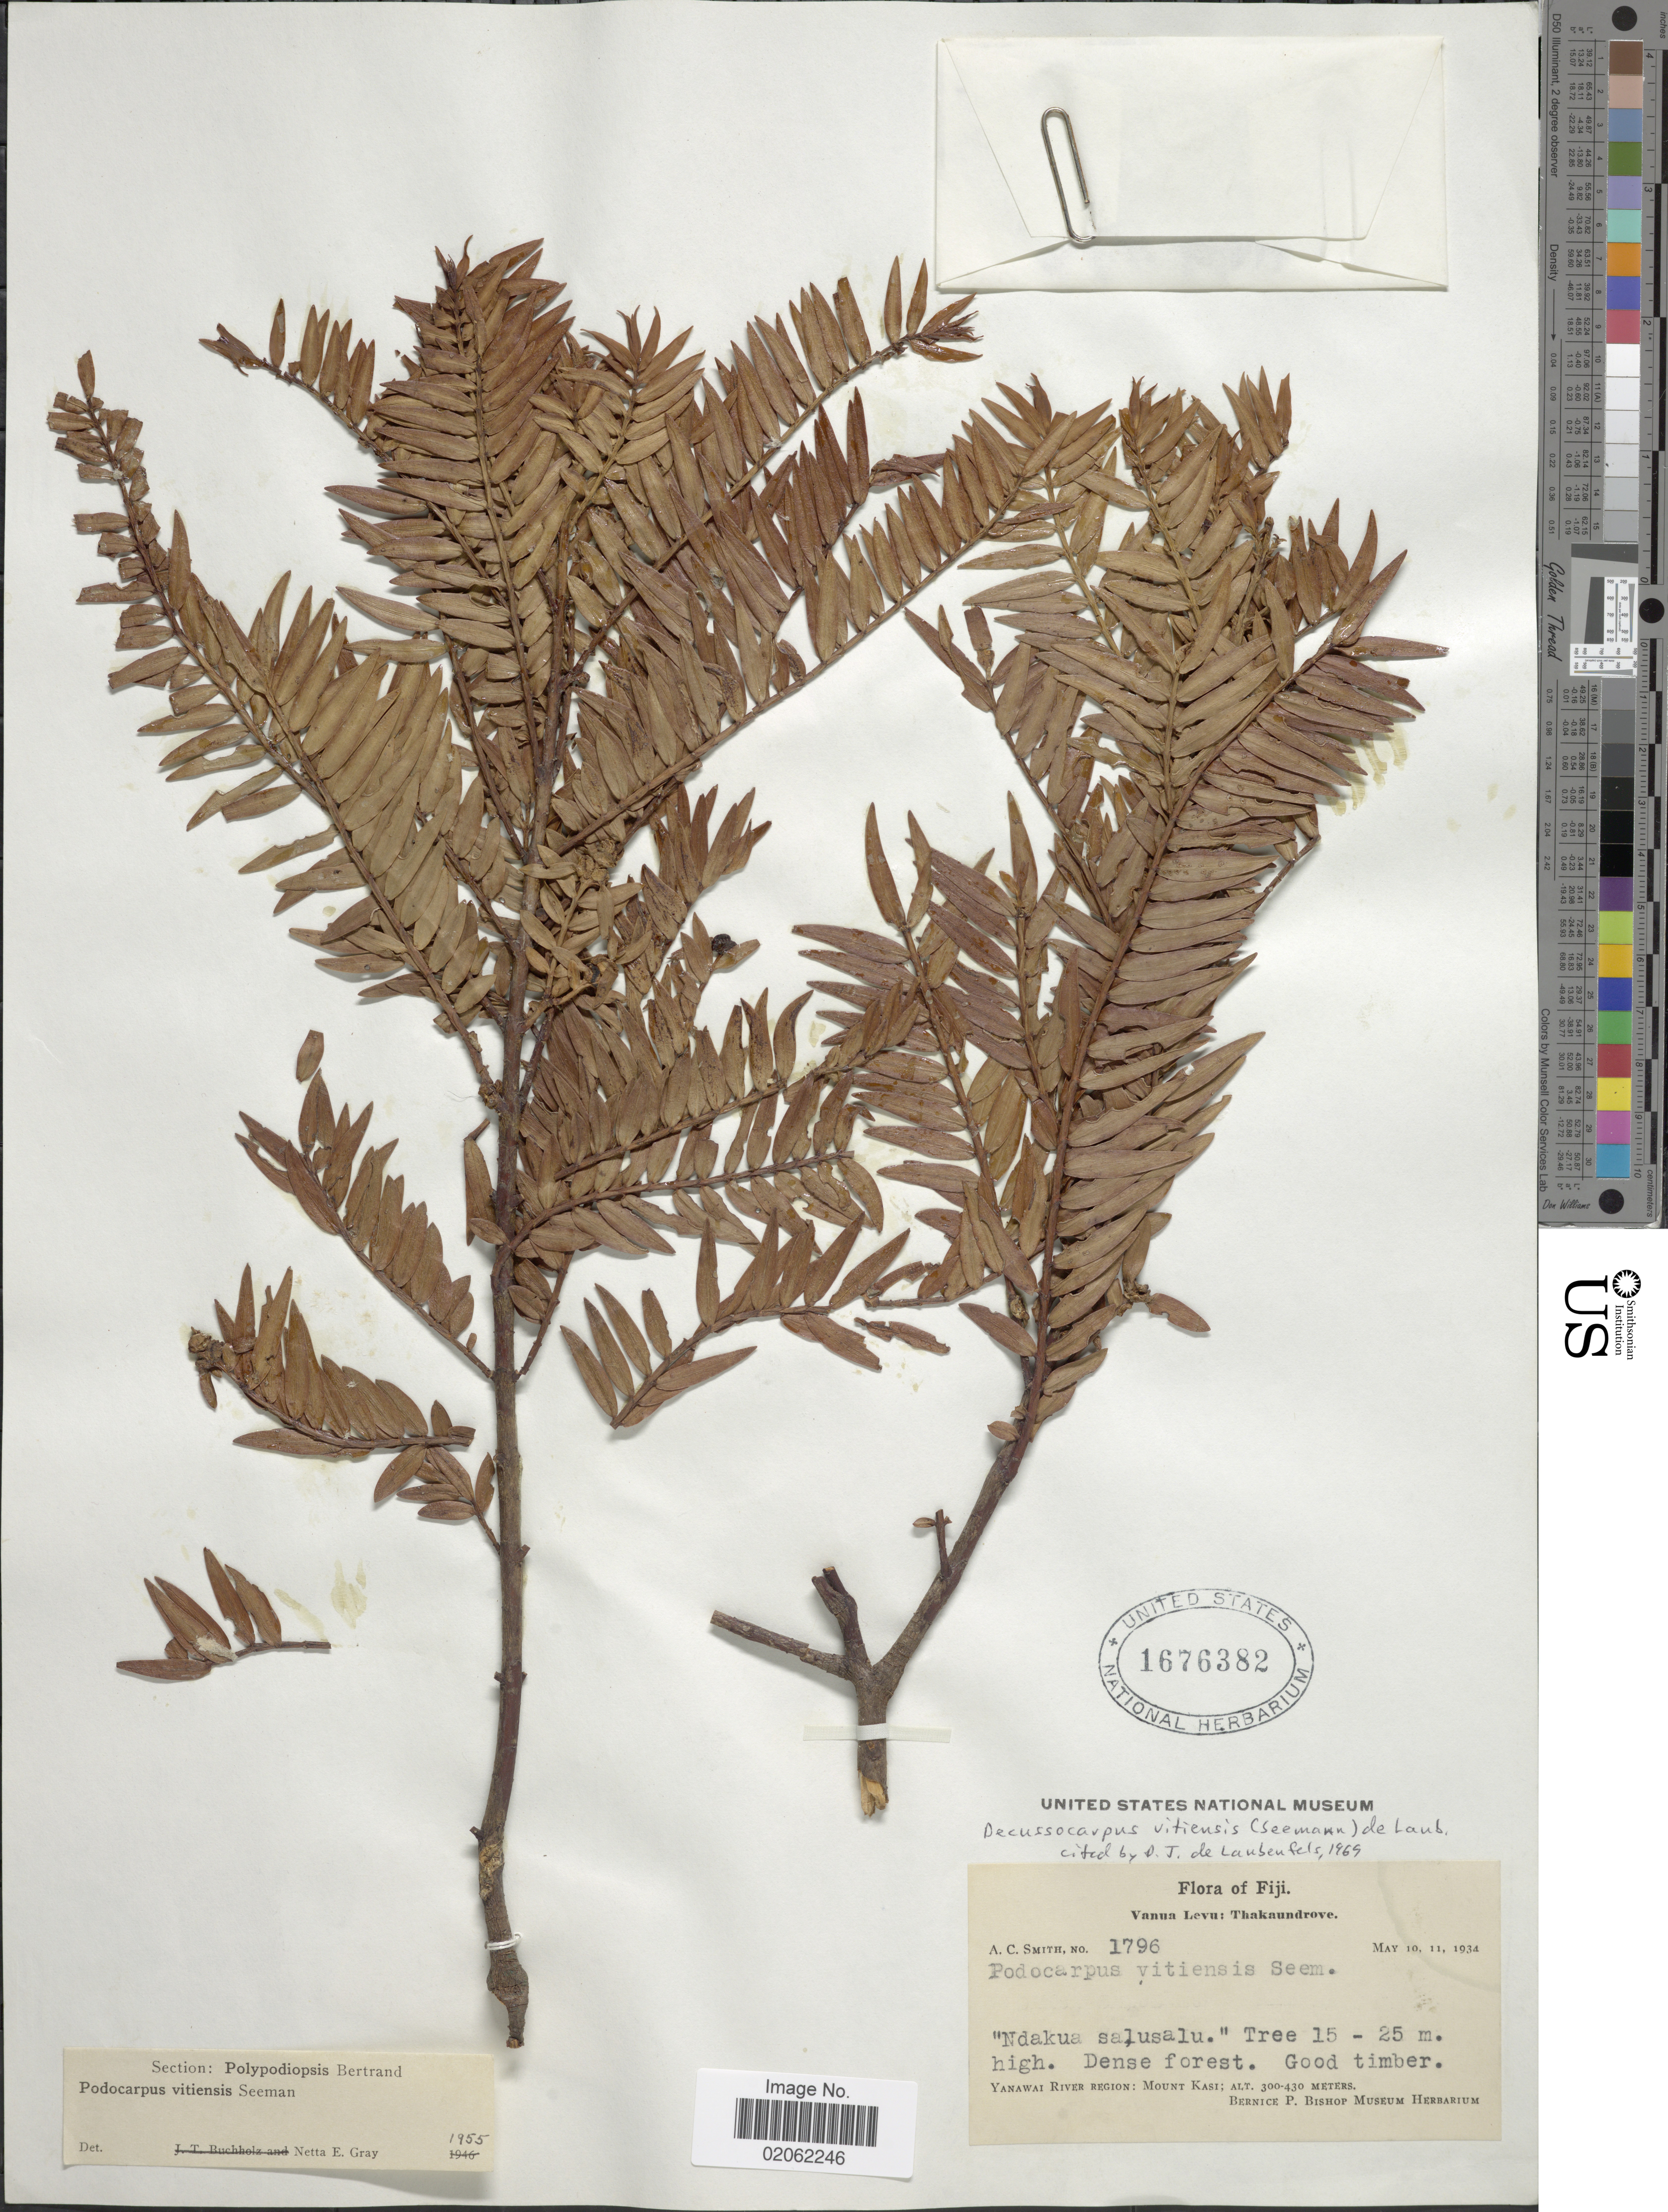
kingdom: Plantae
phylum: Tracheophyta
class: Pinopsida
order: Pinales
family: Podocarpaceae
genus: Decussocarpus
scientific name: Decussocarpus vitiensis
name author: Seem.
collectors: A. C. Smith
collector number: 1796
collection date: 1934-05-10/1934-05-11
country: Fiji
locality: Vanua Levu: Thakaundrove. Dense forest. Good timber. Yanawai River Region: Mount Kasi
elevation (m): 300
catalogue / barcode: US 1676382